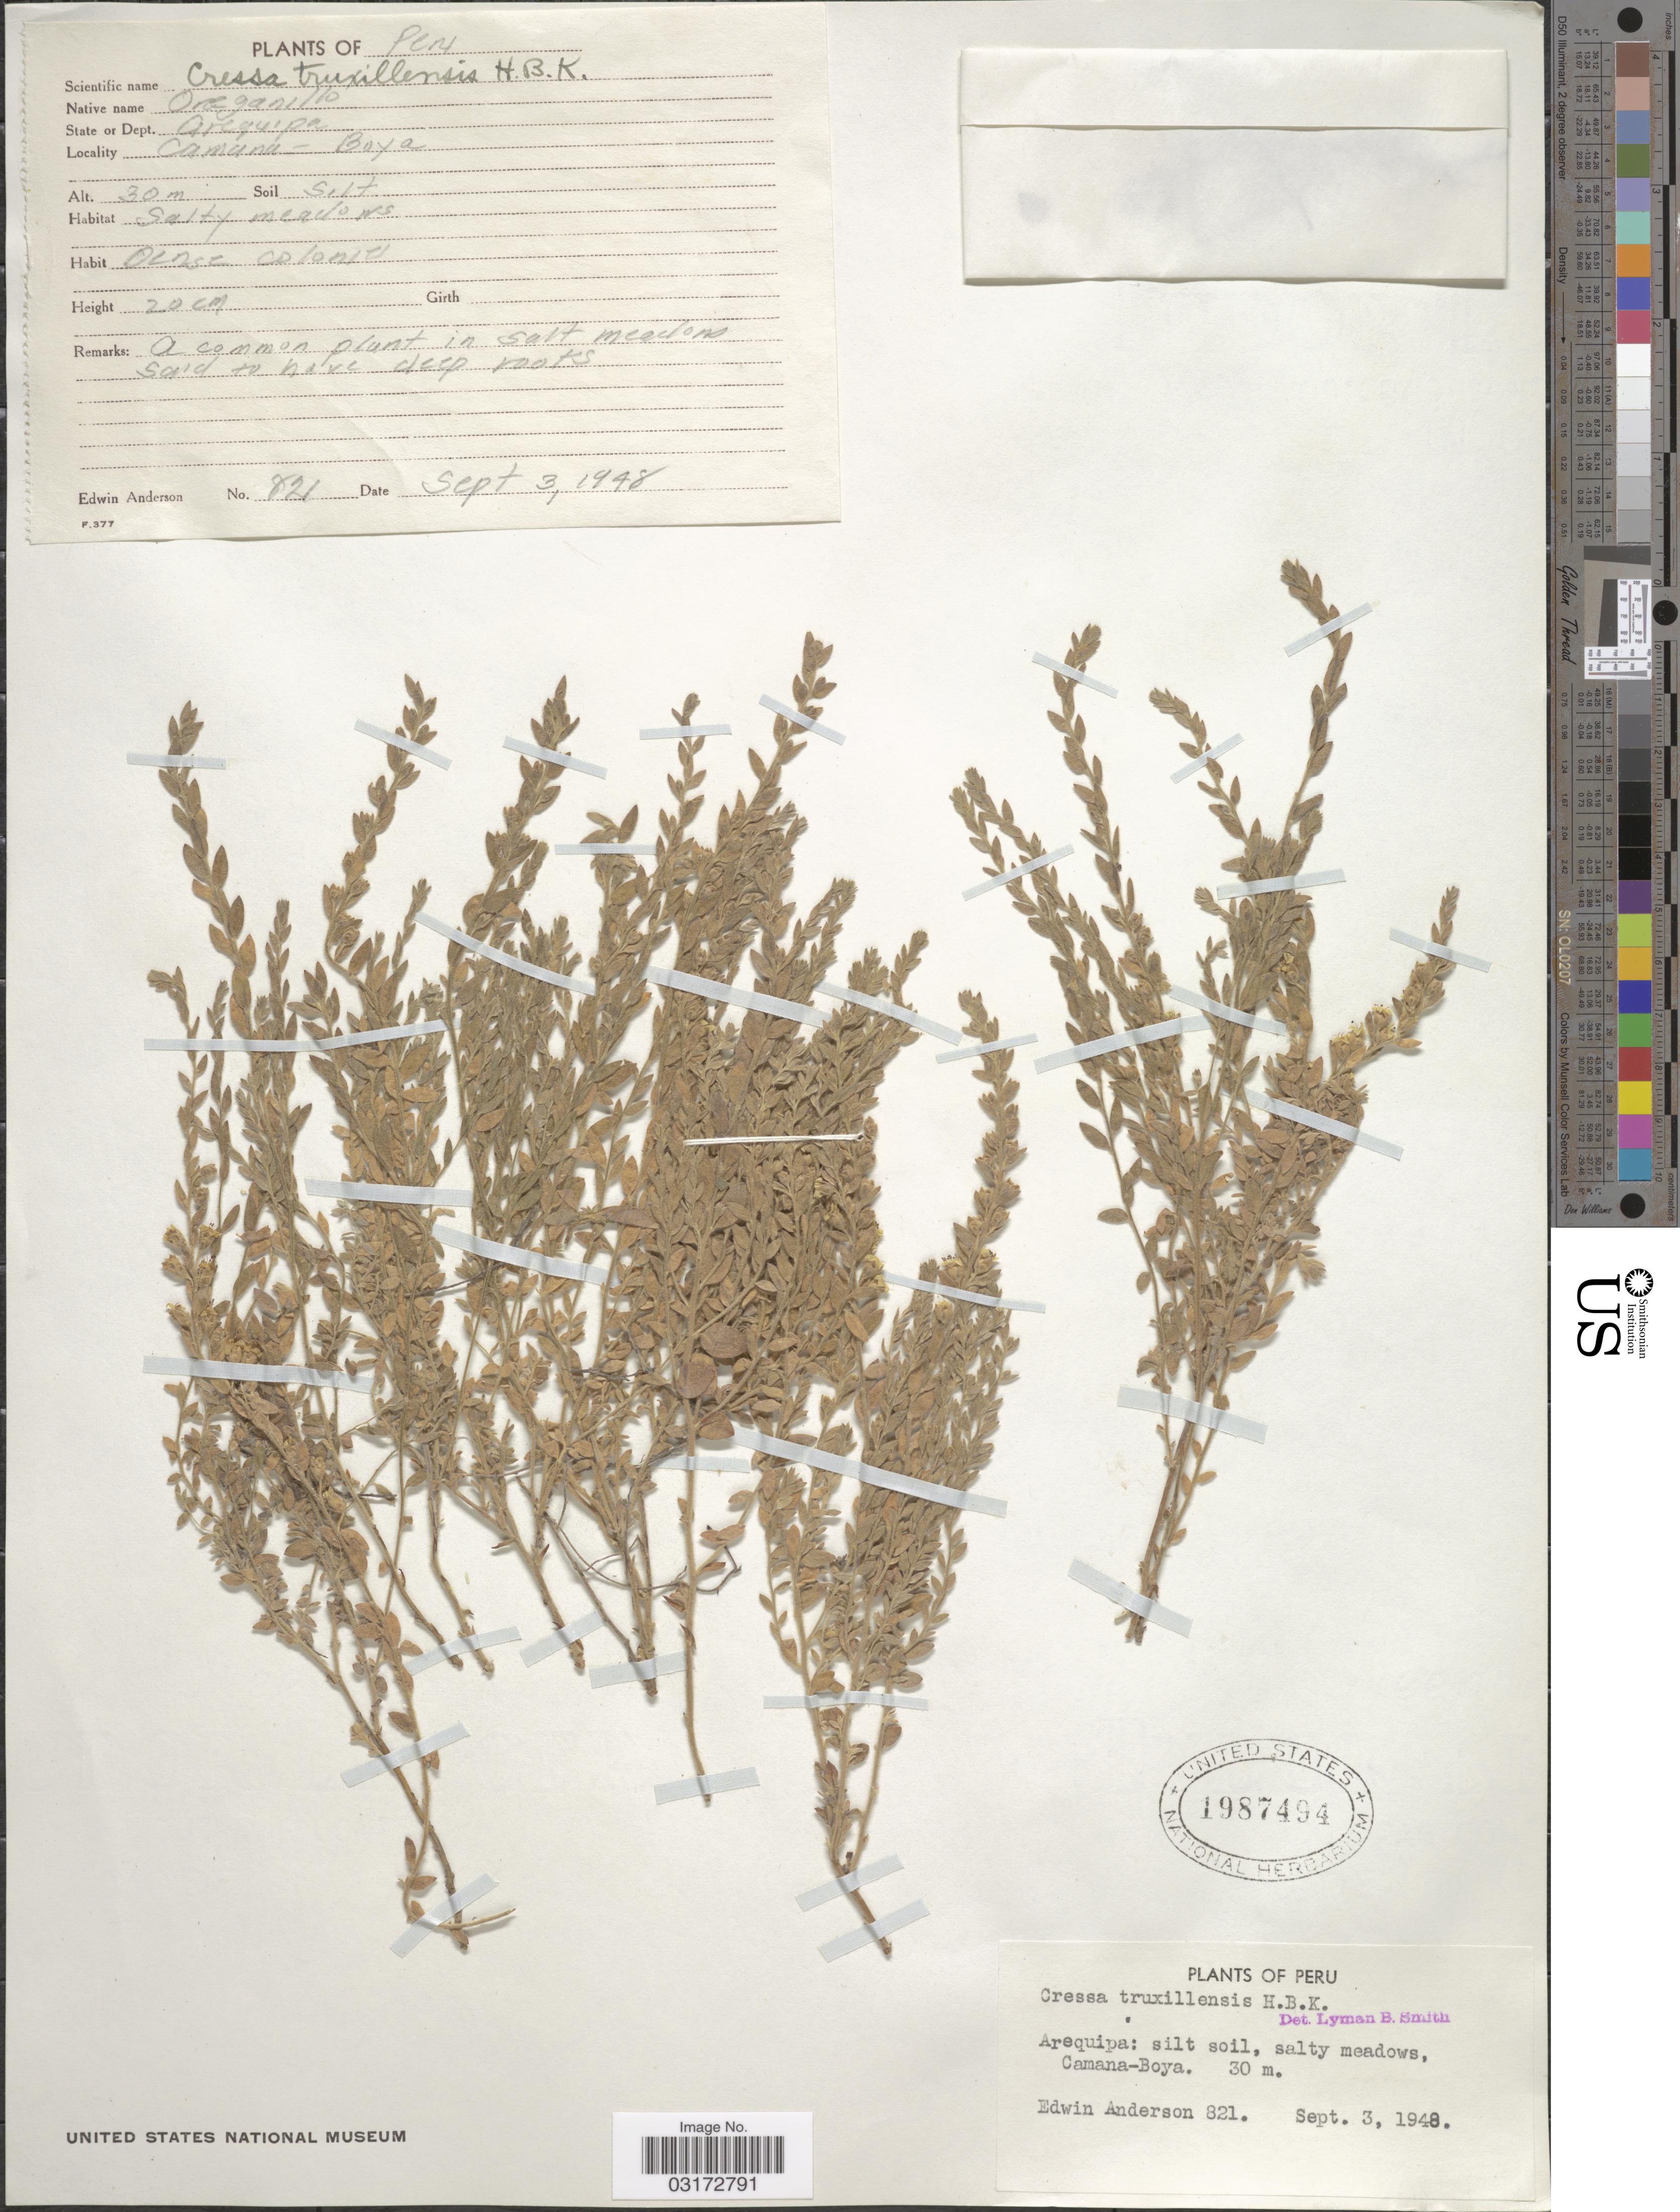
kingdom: Plantae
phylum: Tracheophyta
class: Magnoliopsida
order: Solanales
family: Convolvulaceae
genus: Cressa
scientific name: Cressa truxillensis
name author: Kunth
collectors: E. Anderson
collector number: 821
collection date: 1948-09-03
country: Peru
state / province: Arequipa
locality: Camana-Boya.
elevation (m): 30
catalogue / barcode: US 1987494